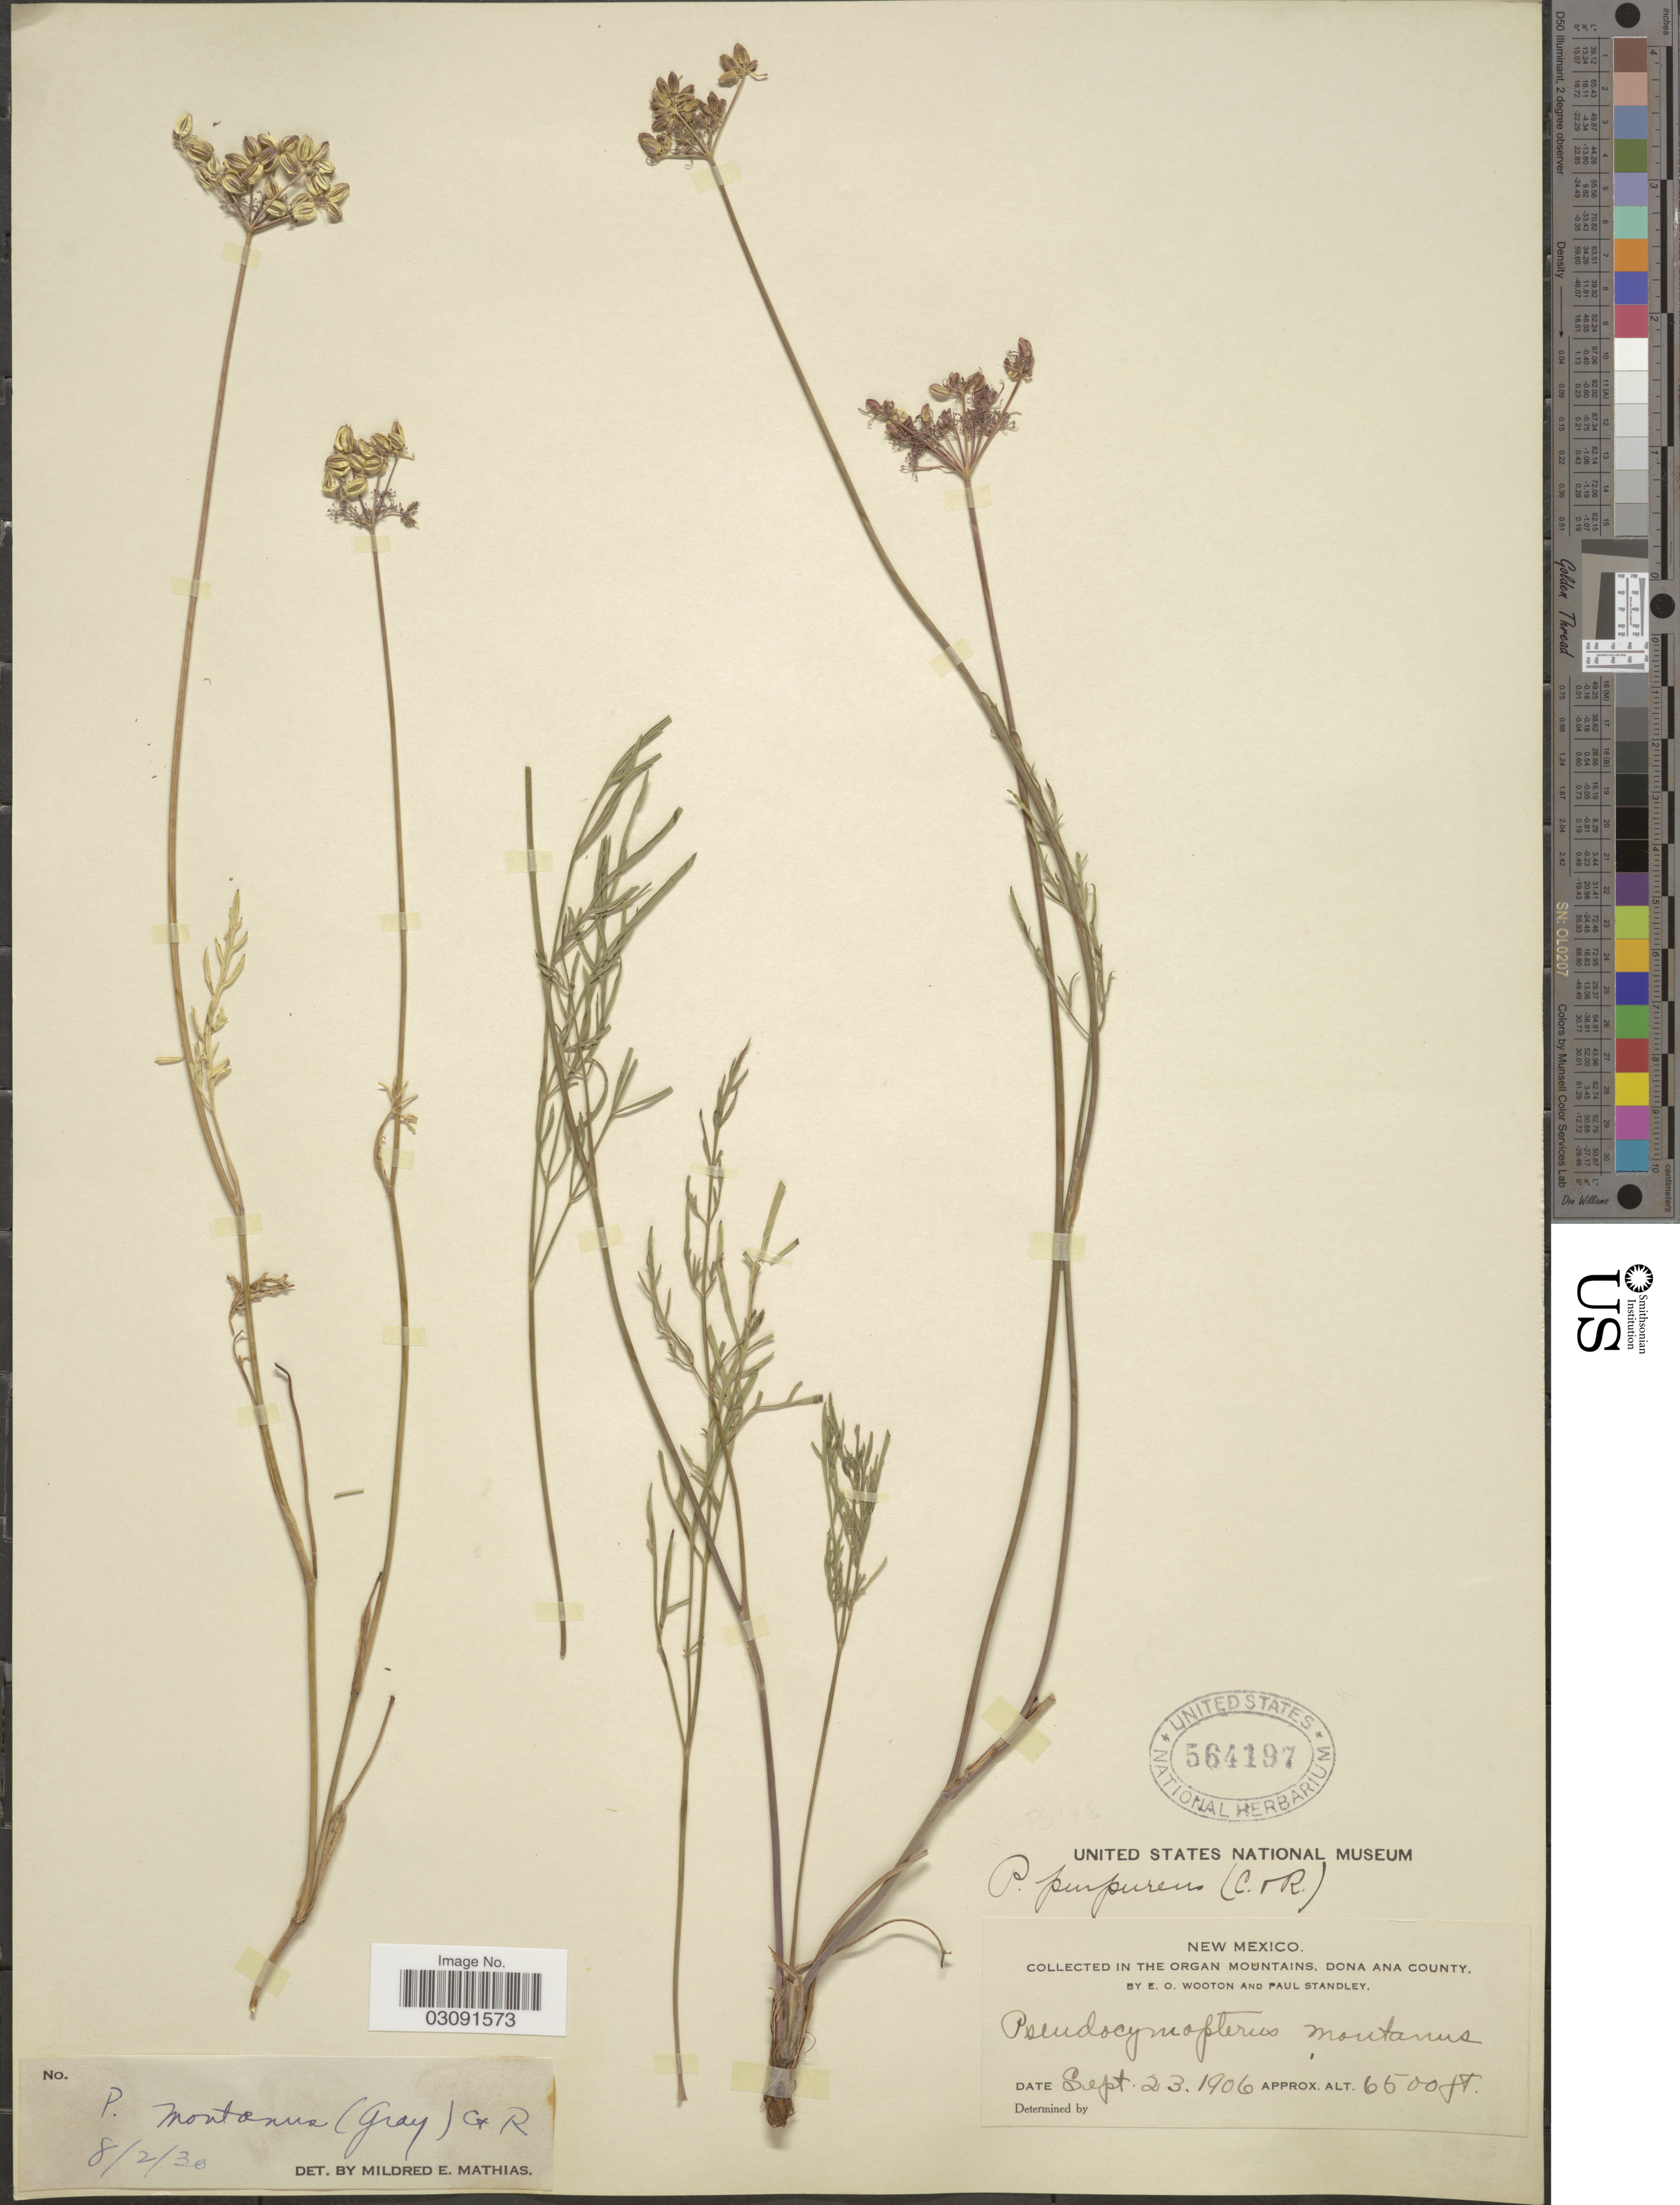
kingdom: Plantae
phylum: Tracheophyta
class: Magnoliopsida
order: Apiales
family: Apiaceae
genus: Pseudocymopterus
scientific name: Pseudocymopterus montanus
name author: (A. Gray) J.M. Coult. & Rose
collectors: E. O. Wooton & P. C. Standley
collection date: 1906-09-23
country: United States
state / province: New Mexico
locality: In The Organ Mountains, Dona Ana County.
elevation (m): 1981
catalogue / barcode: US 564197